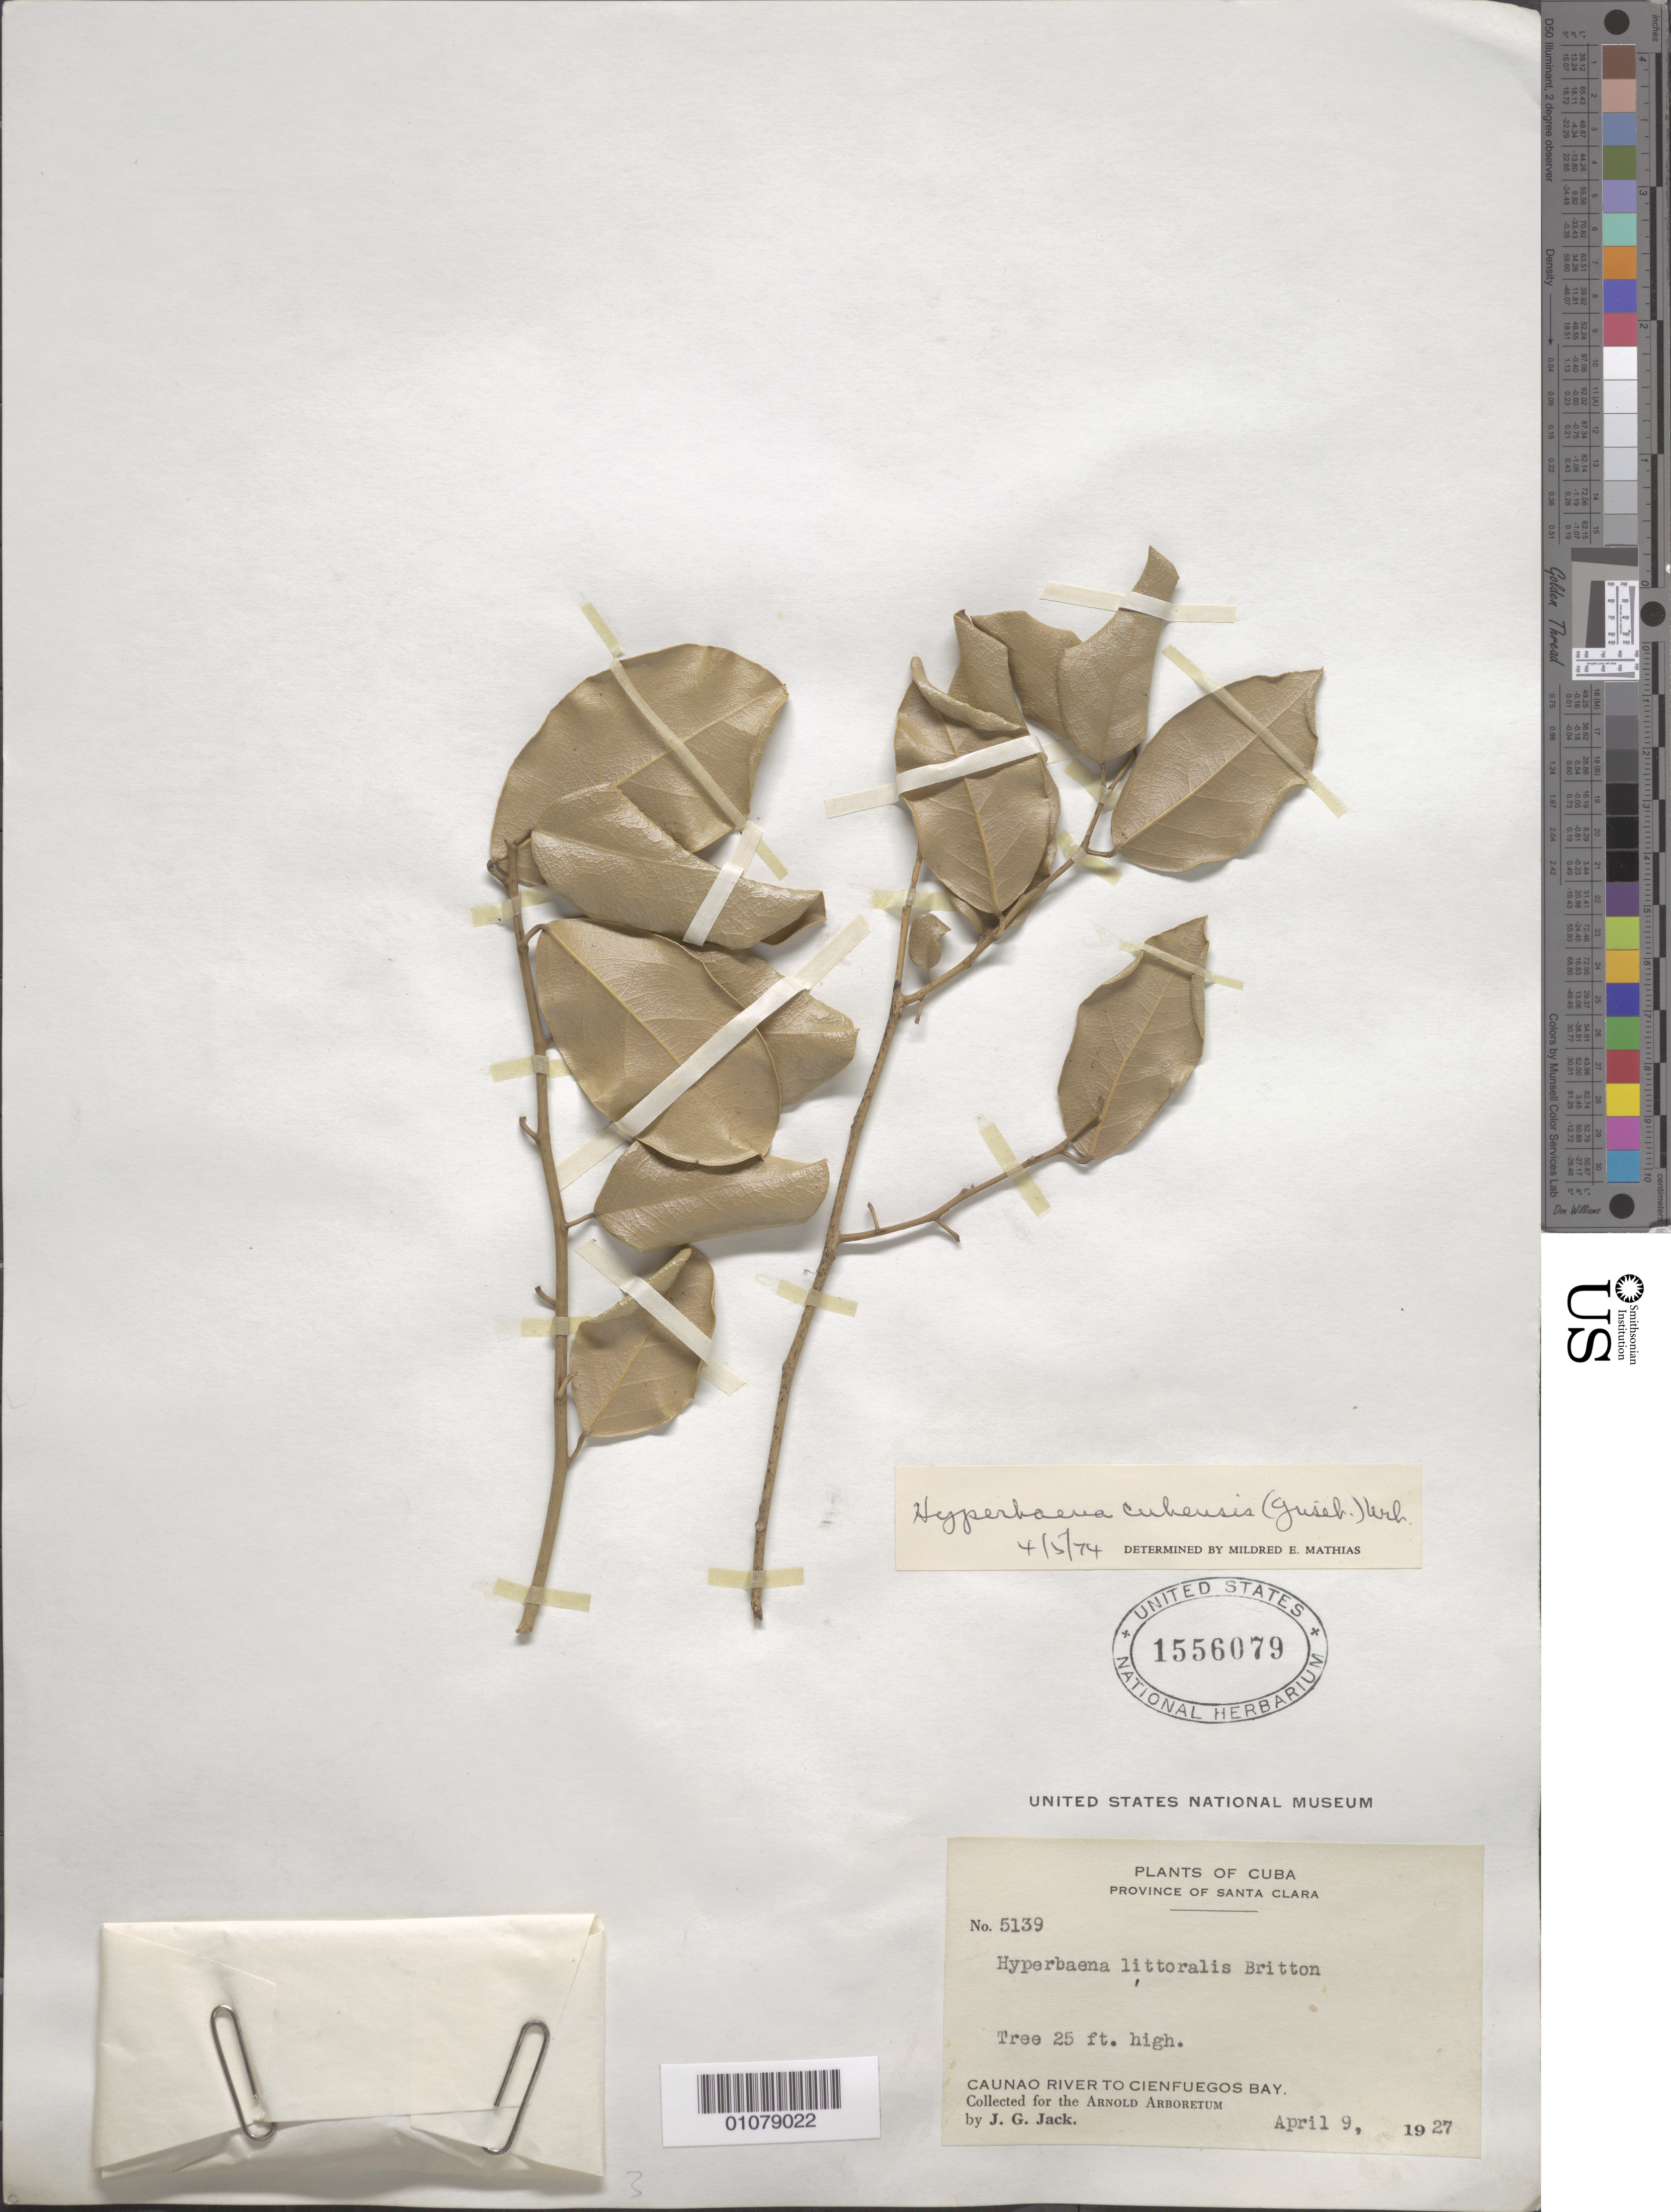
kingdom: Plantae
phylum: Tracheophyta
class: Magnoliopsida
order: Ranunculales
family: Menispermaceae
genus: Hyperbaena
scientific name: Hyperbaena cubensis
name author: (Griseb.) Urb.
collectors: J. G. Jack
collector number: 5139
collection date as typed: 09 Apr 1927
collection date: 1927-04-09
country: Cuba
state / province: Cienfuegos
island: Cuba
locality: Province of Santa Clara, Cuanao River to Cienfuegos Bay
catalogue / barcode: US 1556079